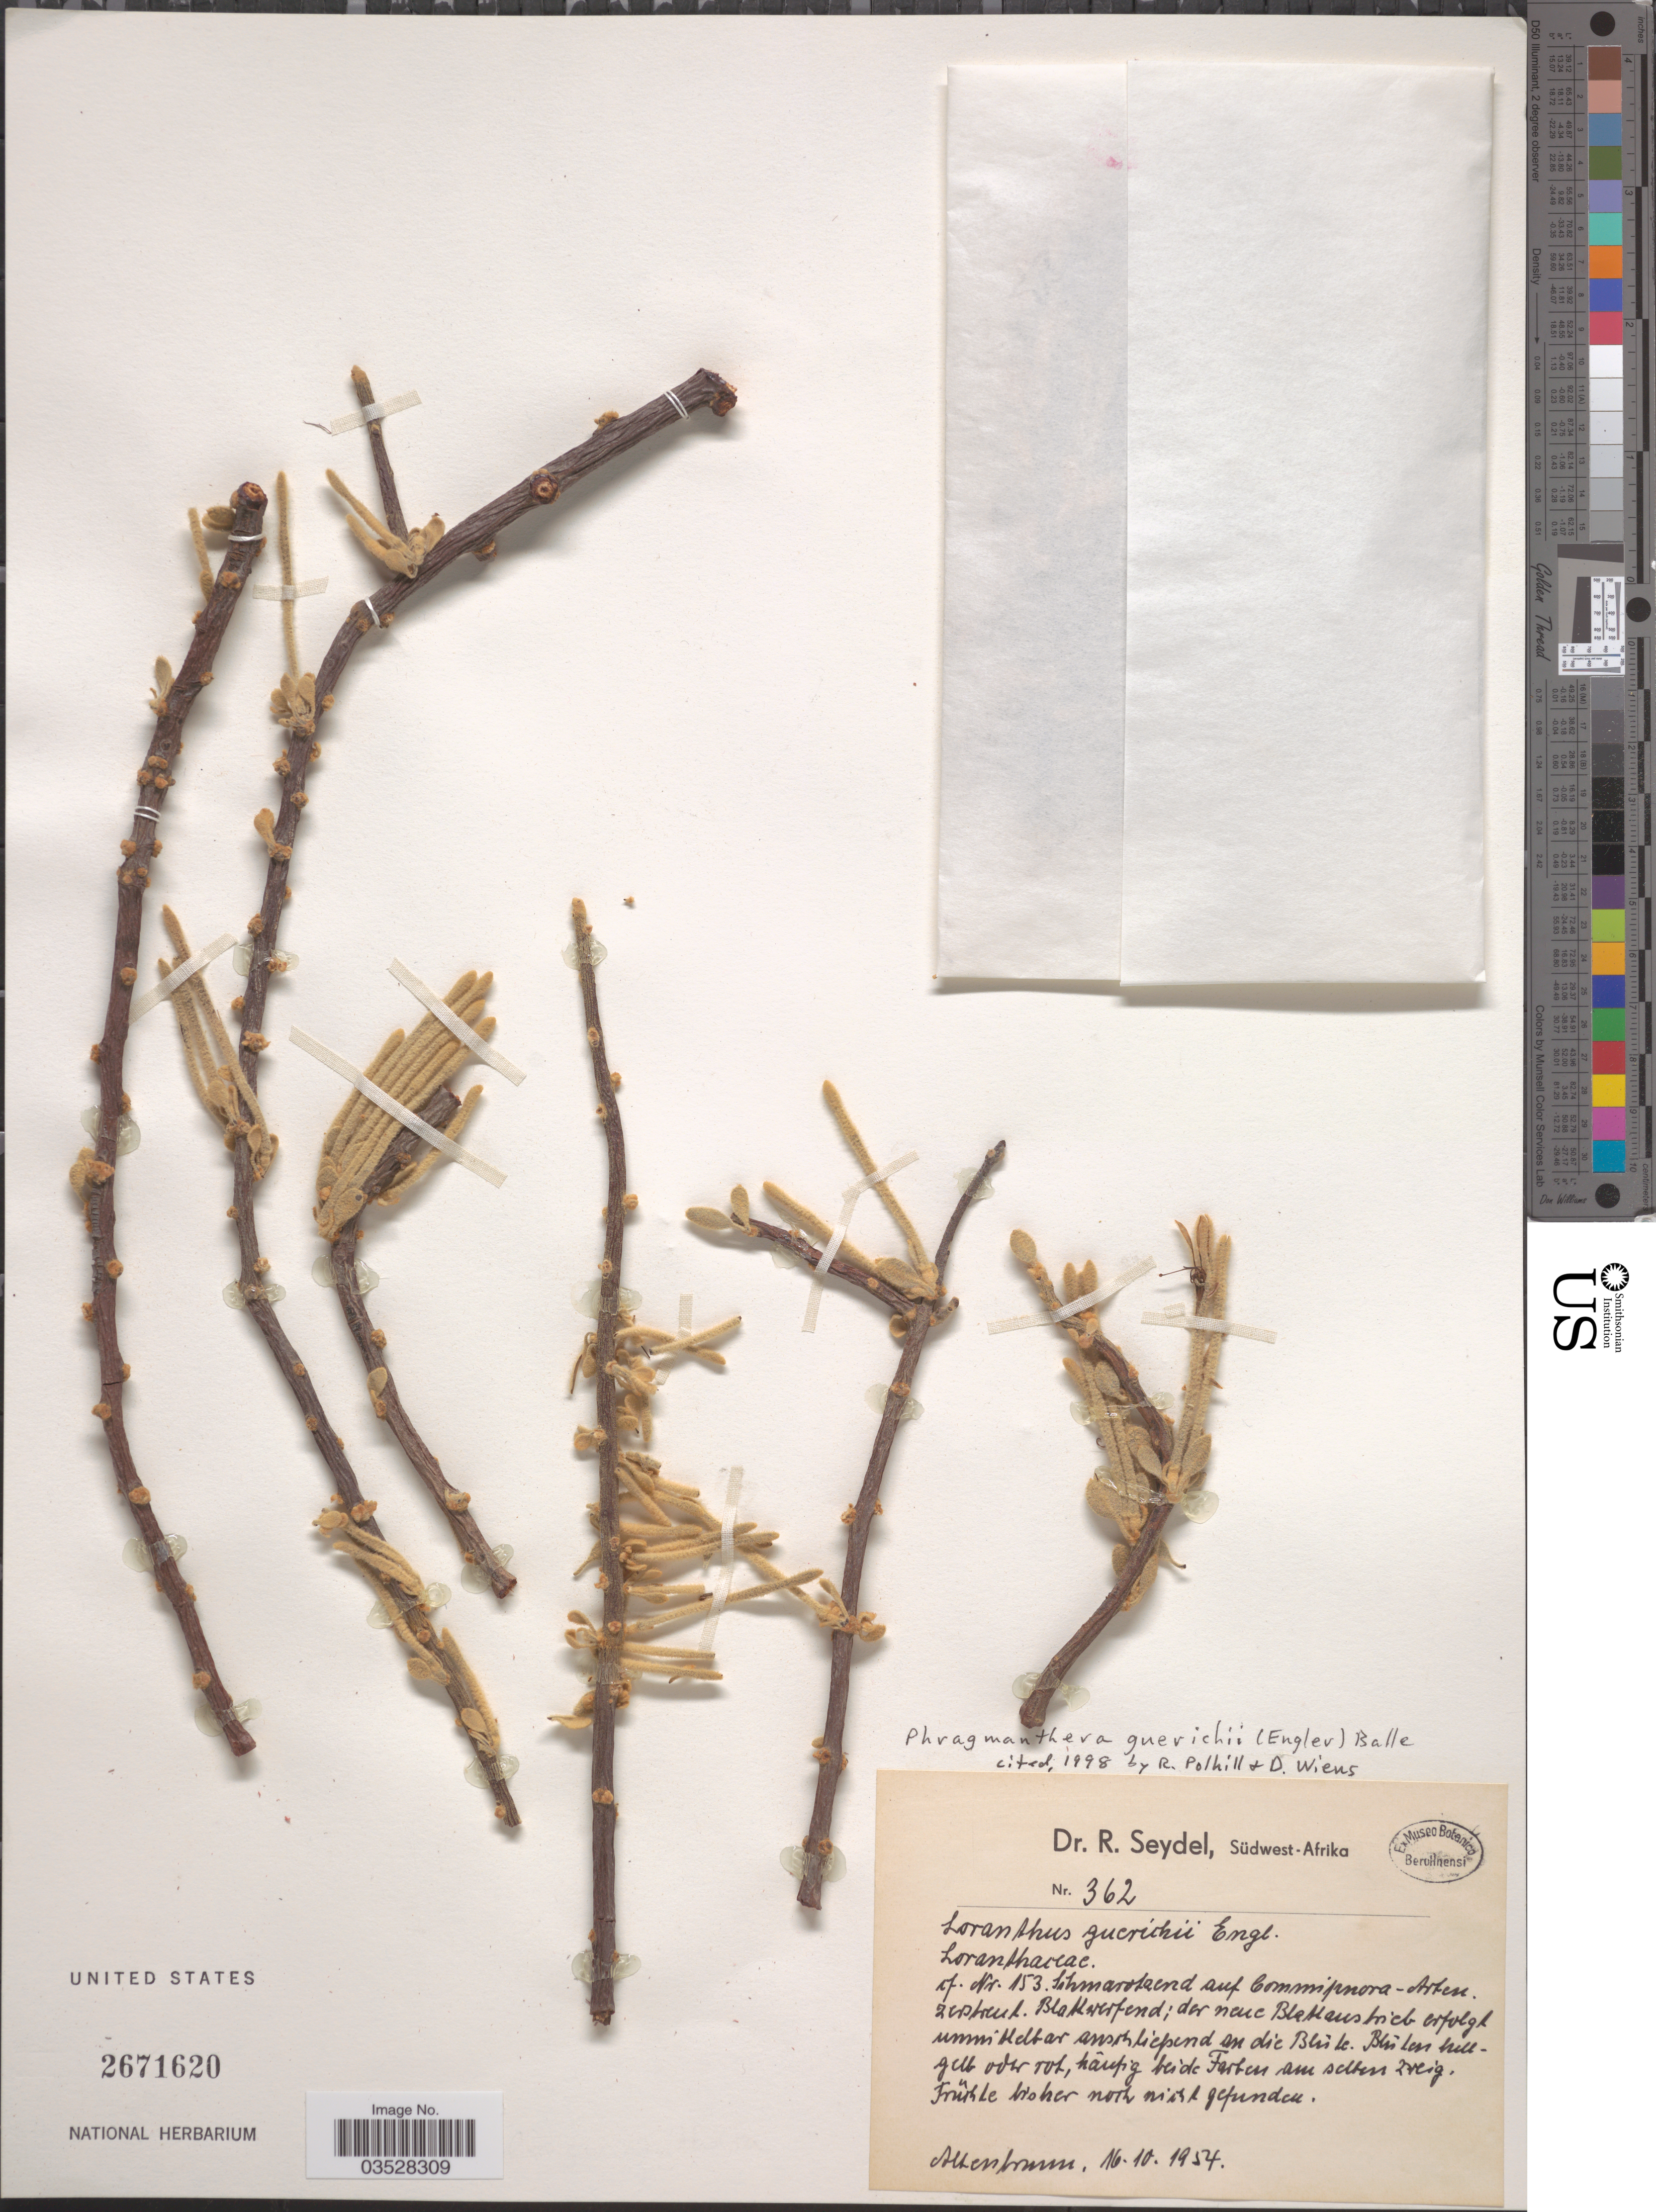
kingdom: Plantae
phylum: Tracheophyta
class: Magnoliopsida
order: Santalales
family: Loranthaceae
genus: Phragmanthera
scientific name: Phragmanthera guerichii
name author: (Engl.) Balle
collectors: R. Seydel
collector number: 362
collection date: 1954-10-16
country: Namibia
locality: Südwest-Afrika. Altenbrunn.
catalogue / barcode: US 2671620